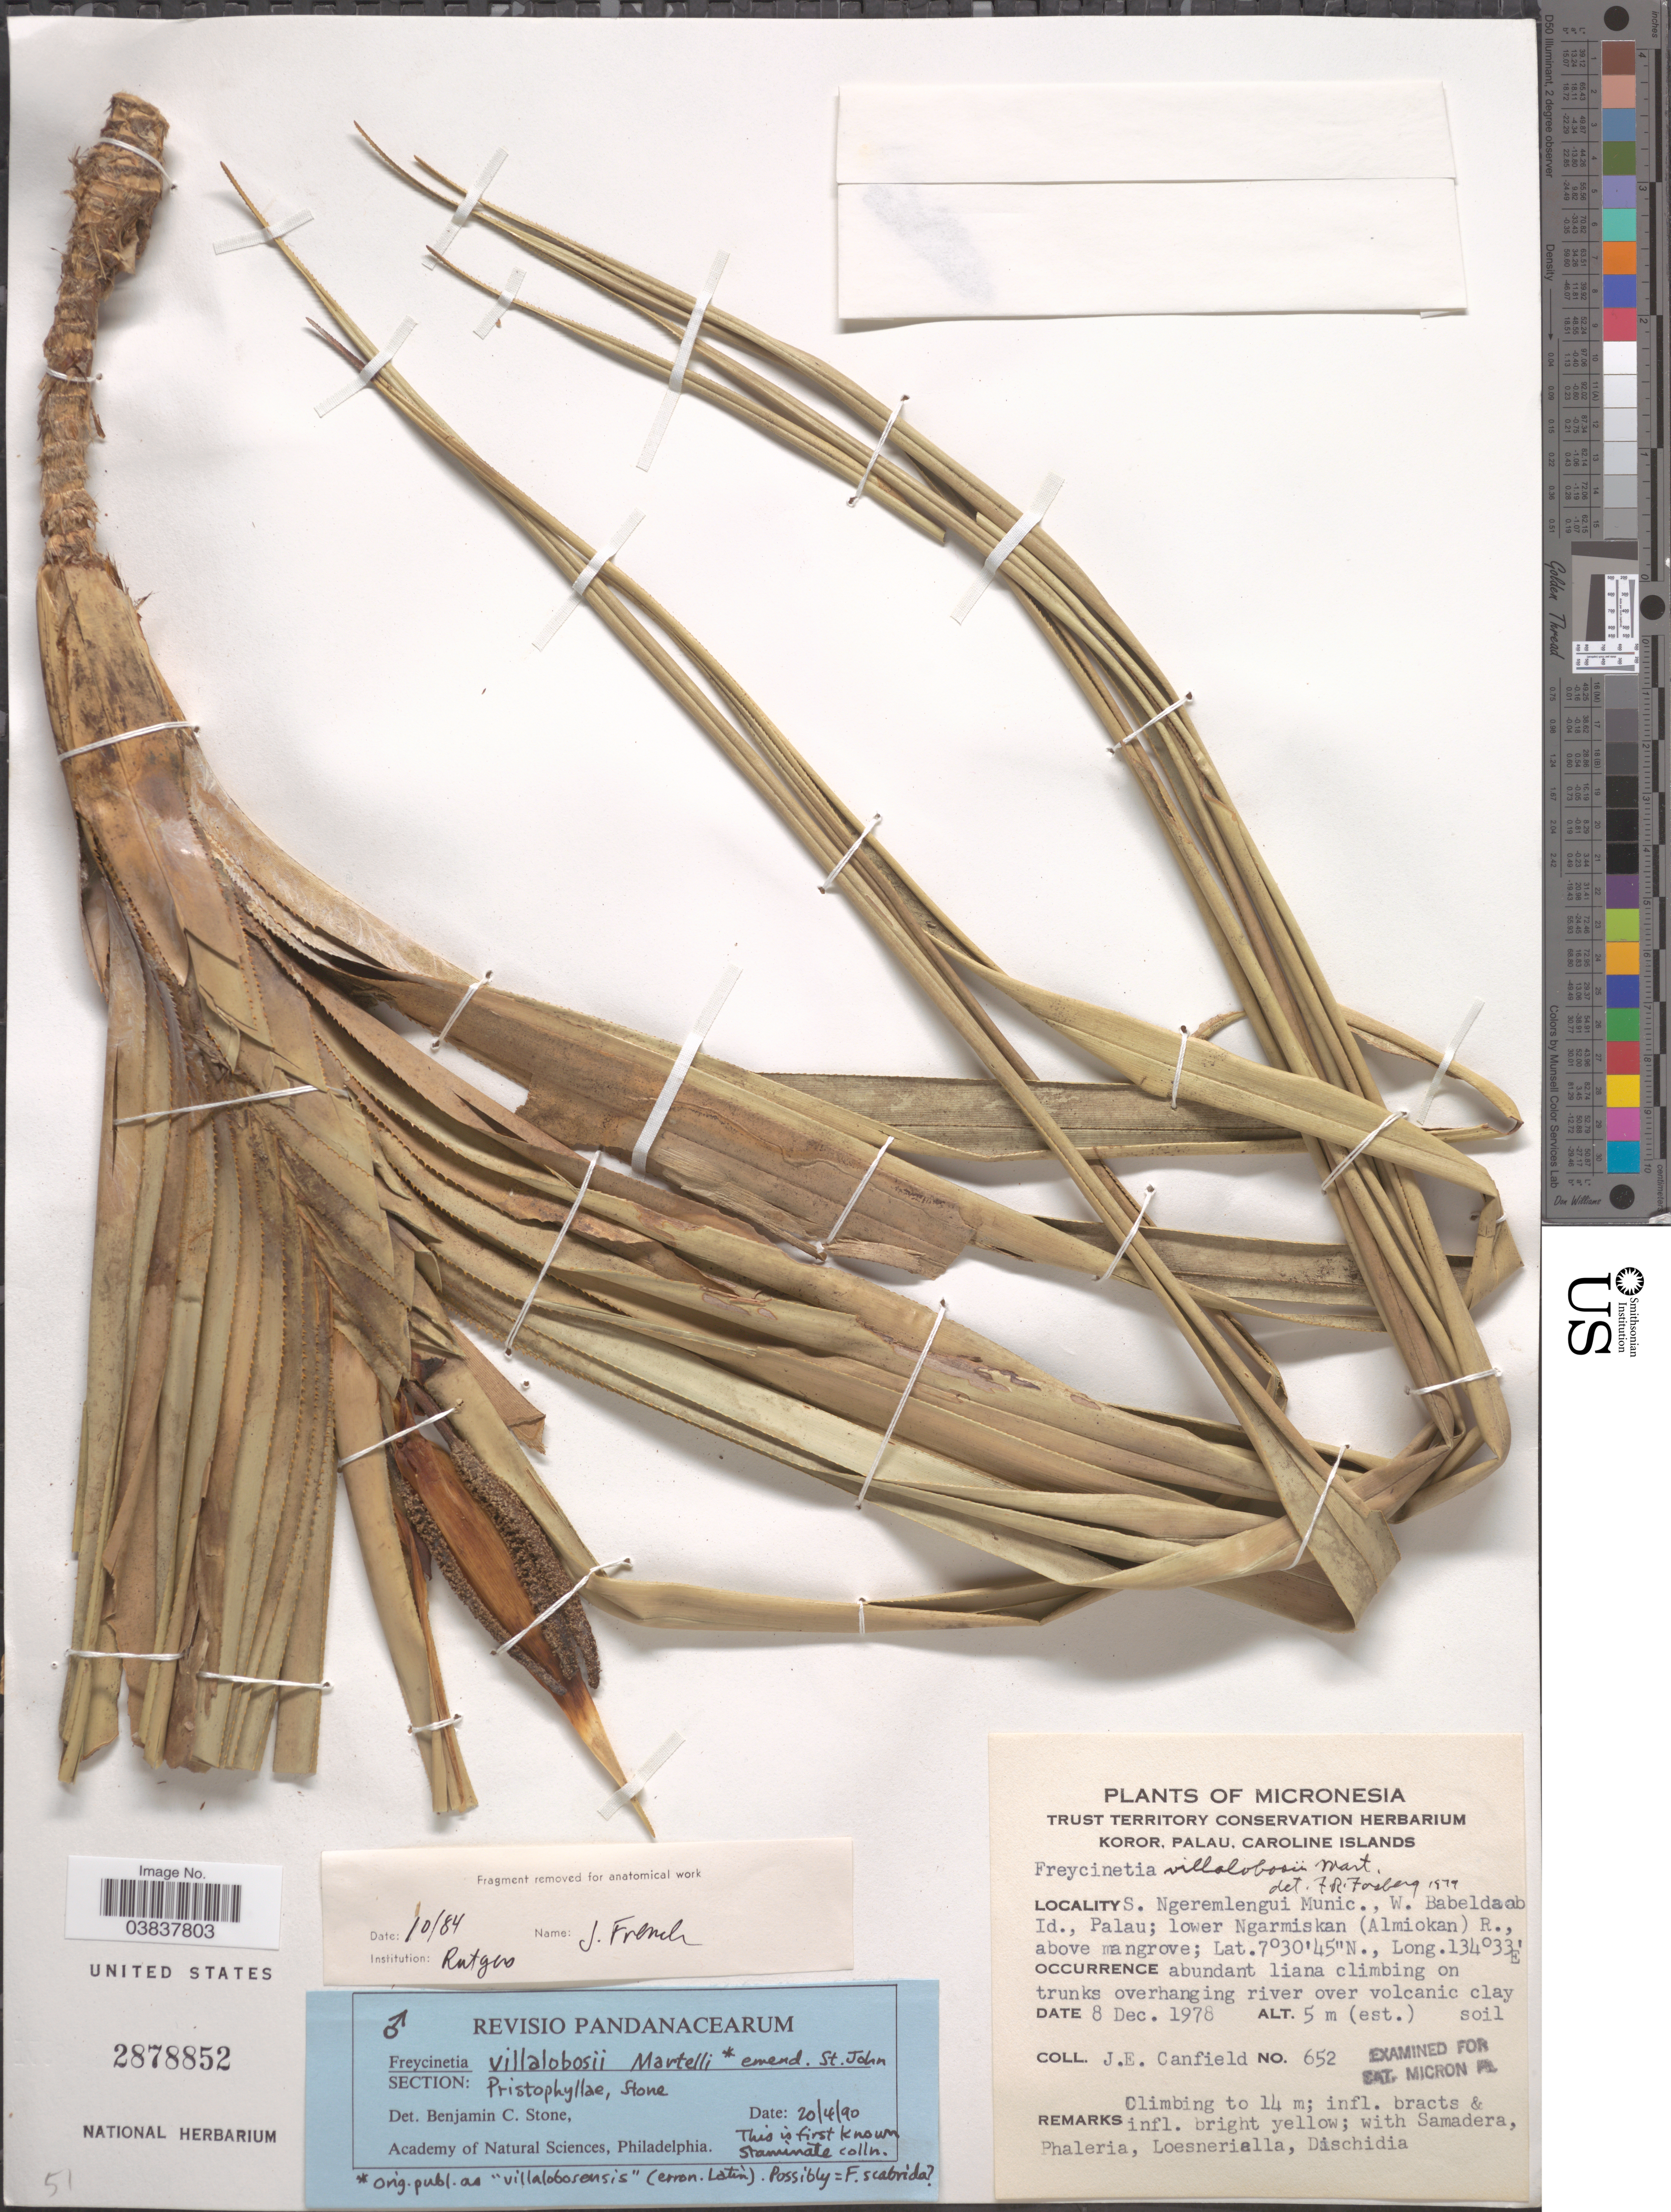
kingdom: Plantae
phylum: Tracheophyta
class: Liliopsida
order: Pandanales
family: Pandanaceae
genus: Freycinetia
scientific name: Freycinetia villalobosii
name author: Martelli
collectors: J. E. Canfield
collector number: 652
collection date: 1978-12-08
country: Palau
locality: Micronesia. S. Ngeremlengui Munic., W. Babeldaob Id., Palau; lower Ngarmiskan (Almiokan) R., above mangrove.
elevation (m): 5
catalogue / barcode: US 2878852